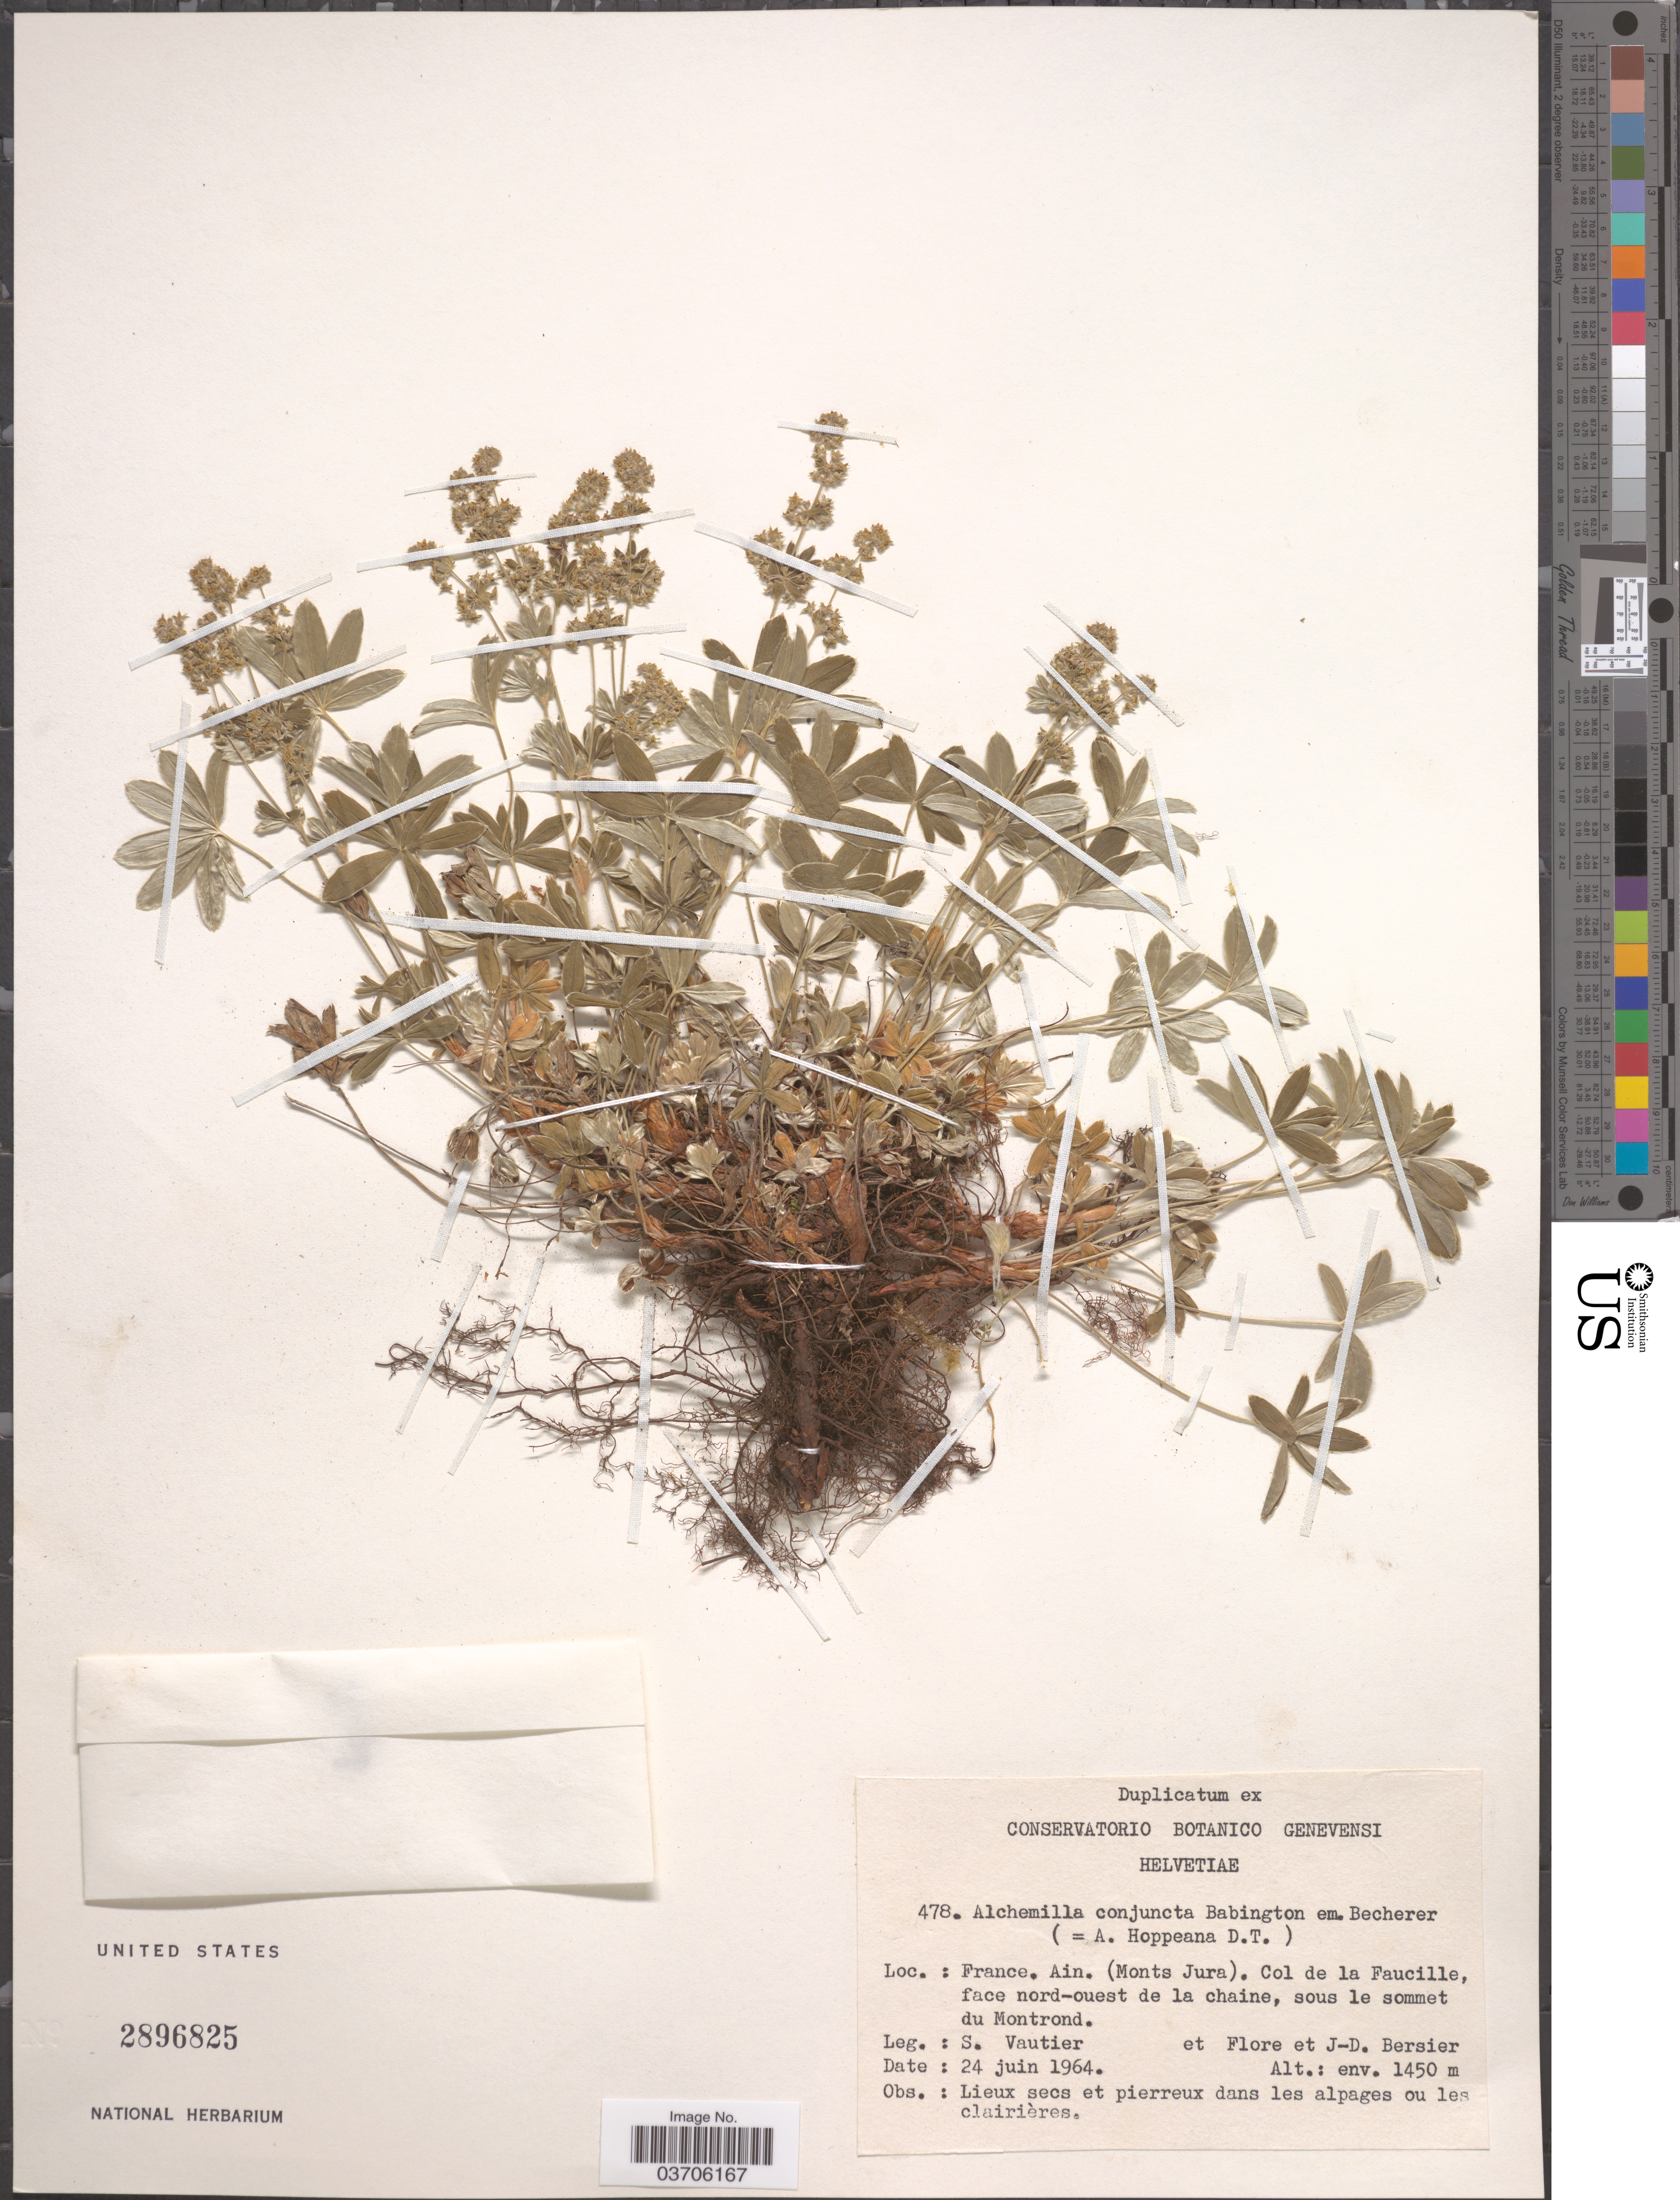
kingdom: Plantae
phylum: Tracheophyta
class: Magnoliopsida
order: Rosales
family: Rosaceae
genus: Alchemilla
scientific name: Alchemilla conjuncta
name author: Bab.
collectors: S. Vautier & Bersier, J.D.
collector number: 478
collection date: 1964-06-24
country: France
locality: Ain. (Monts Jura). Col de la Faucille, face nord-ouest de la chaine, sous le sommet du Montrond.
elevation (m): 1450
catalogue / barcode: US 2896825